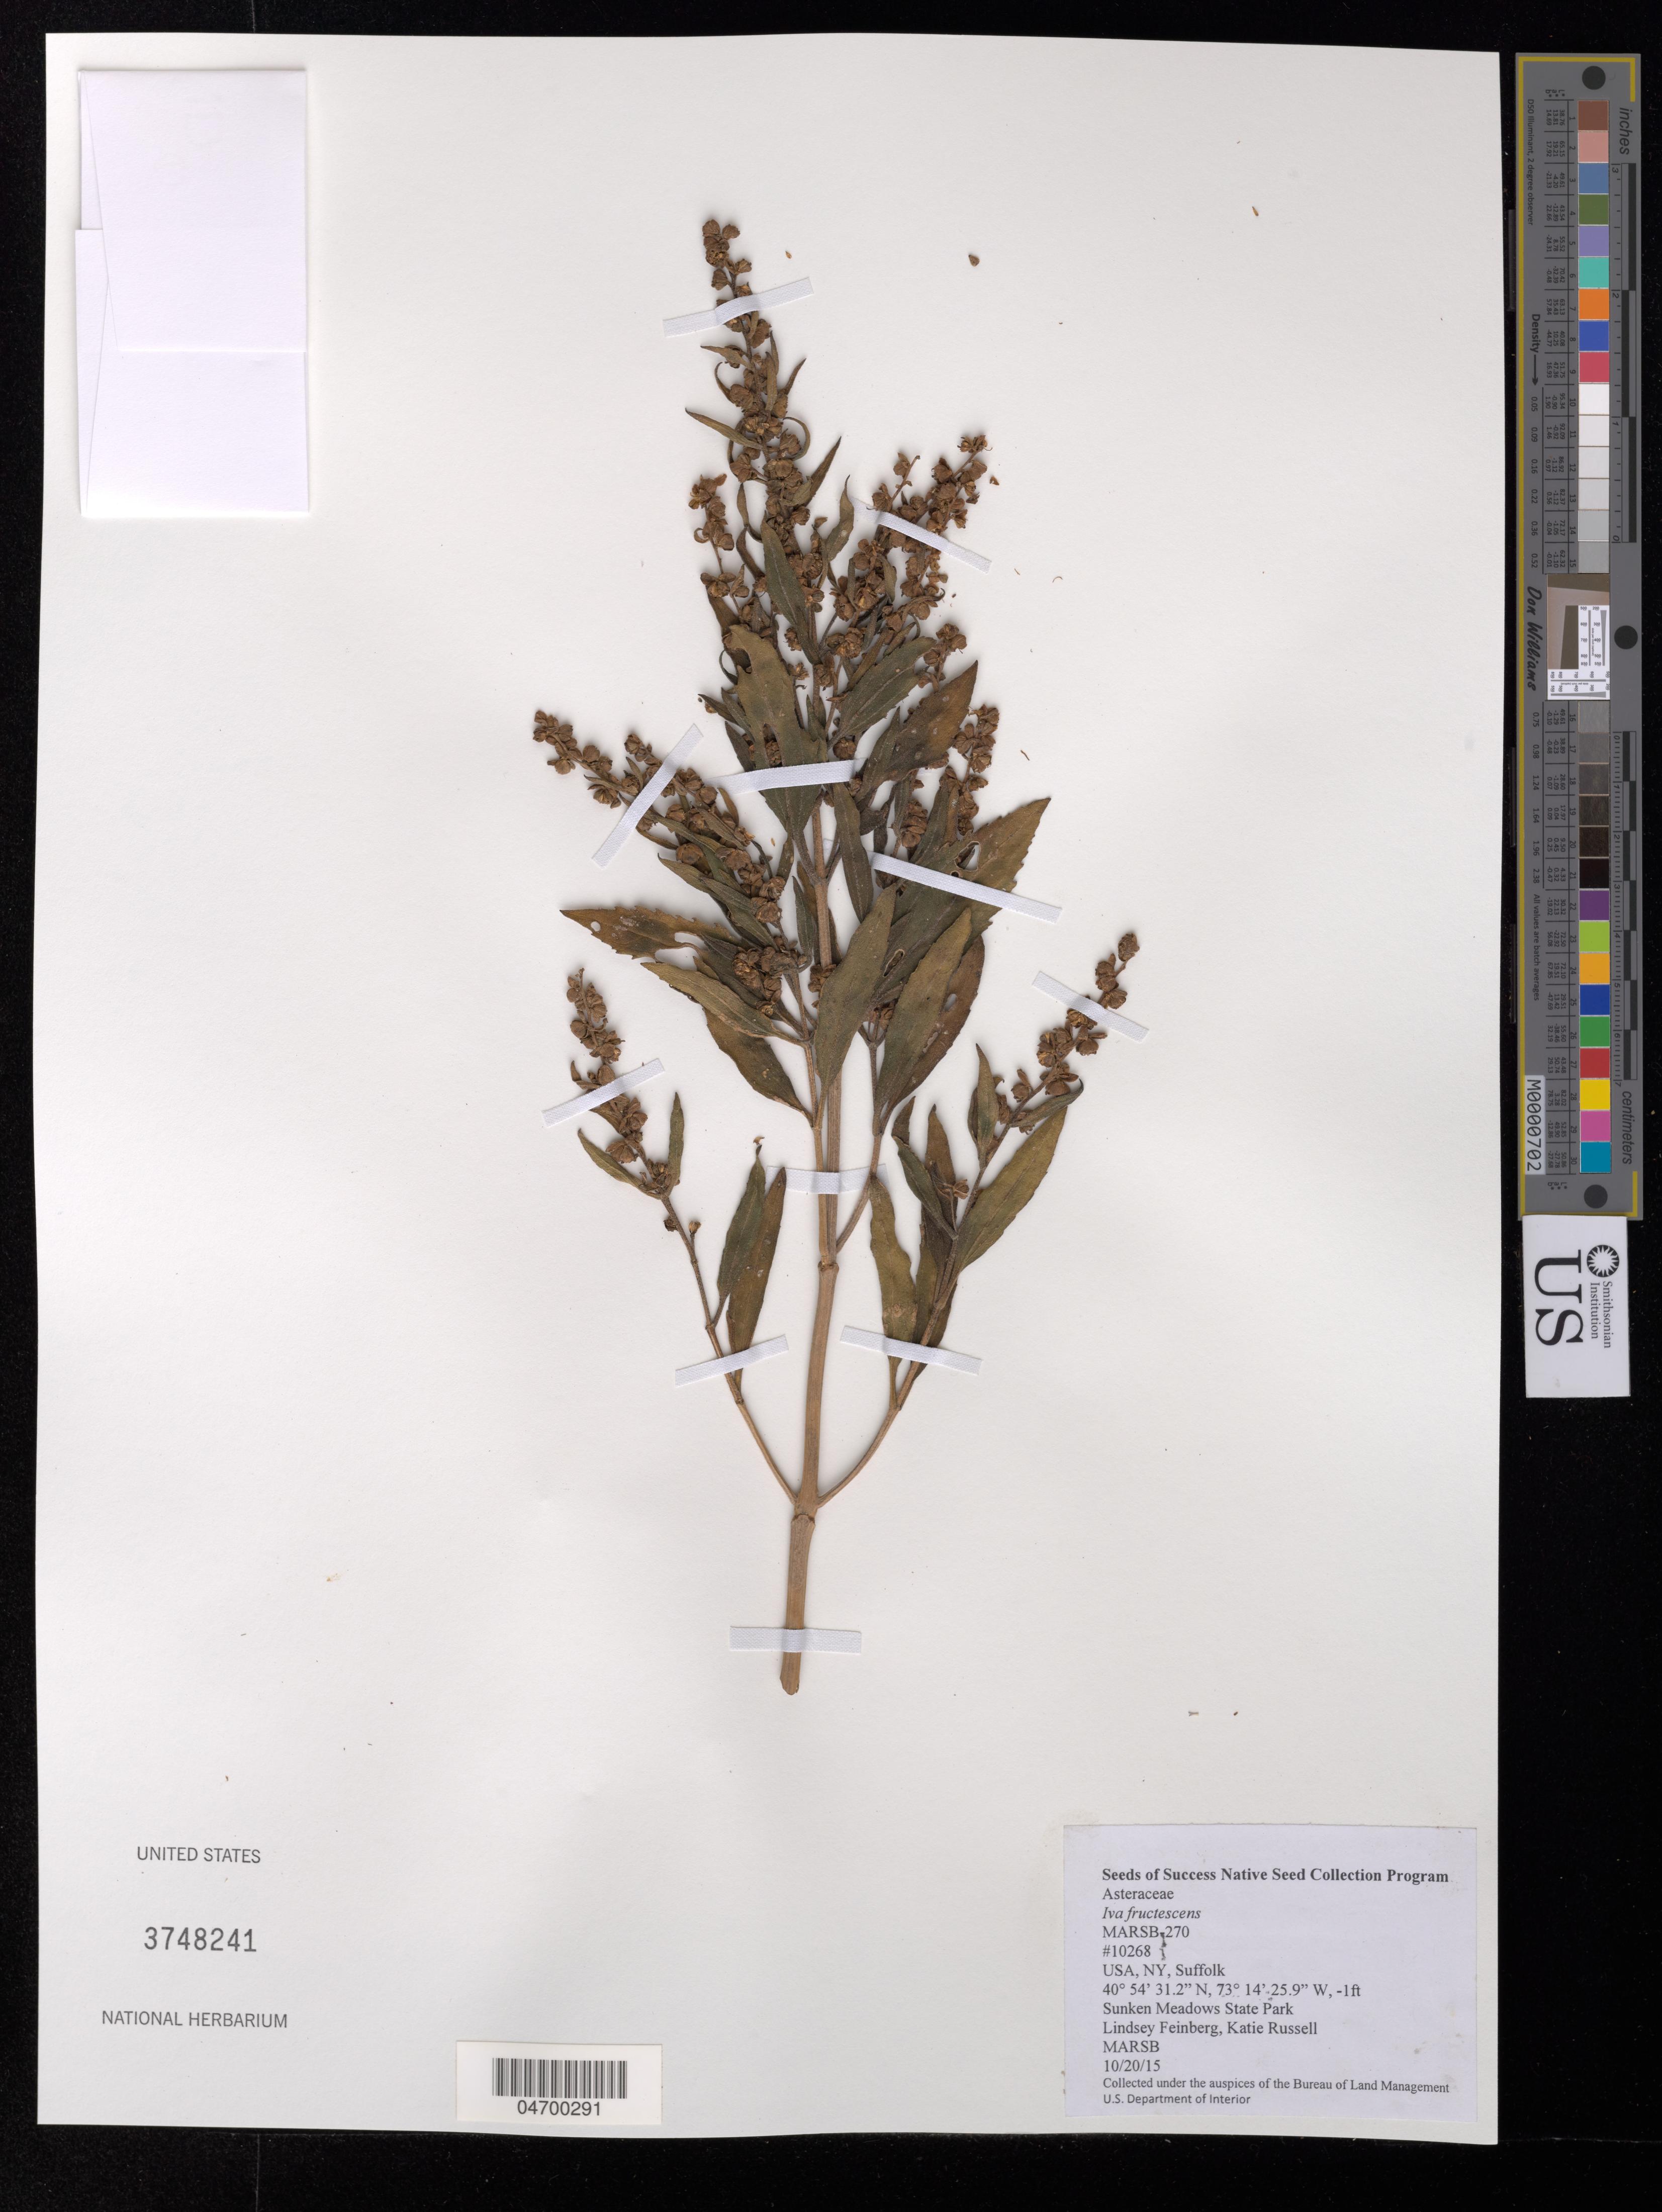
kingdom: Plantae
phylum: Tracheophyta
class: Magnoliopsida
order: Asterales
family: Asteraceae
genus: Iva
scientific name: Iva frutescens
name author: L.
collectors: L. Feinberg & K. Russell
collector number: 10268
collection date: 2015-10-20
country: United States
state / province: New York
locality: Suffolk. Sunken Meadows State Park.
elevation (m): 0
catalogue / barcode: US 3748241